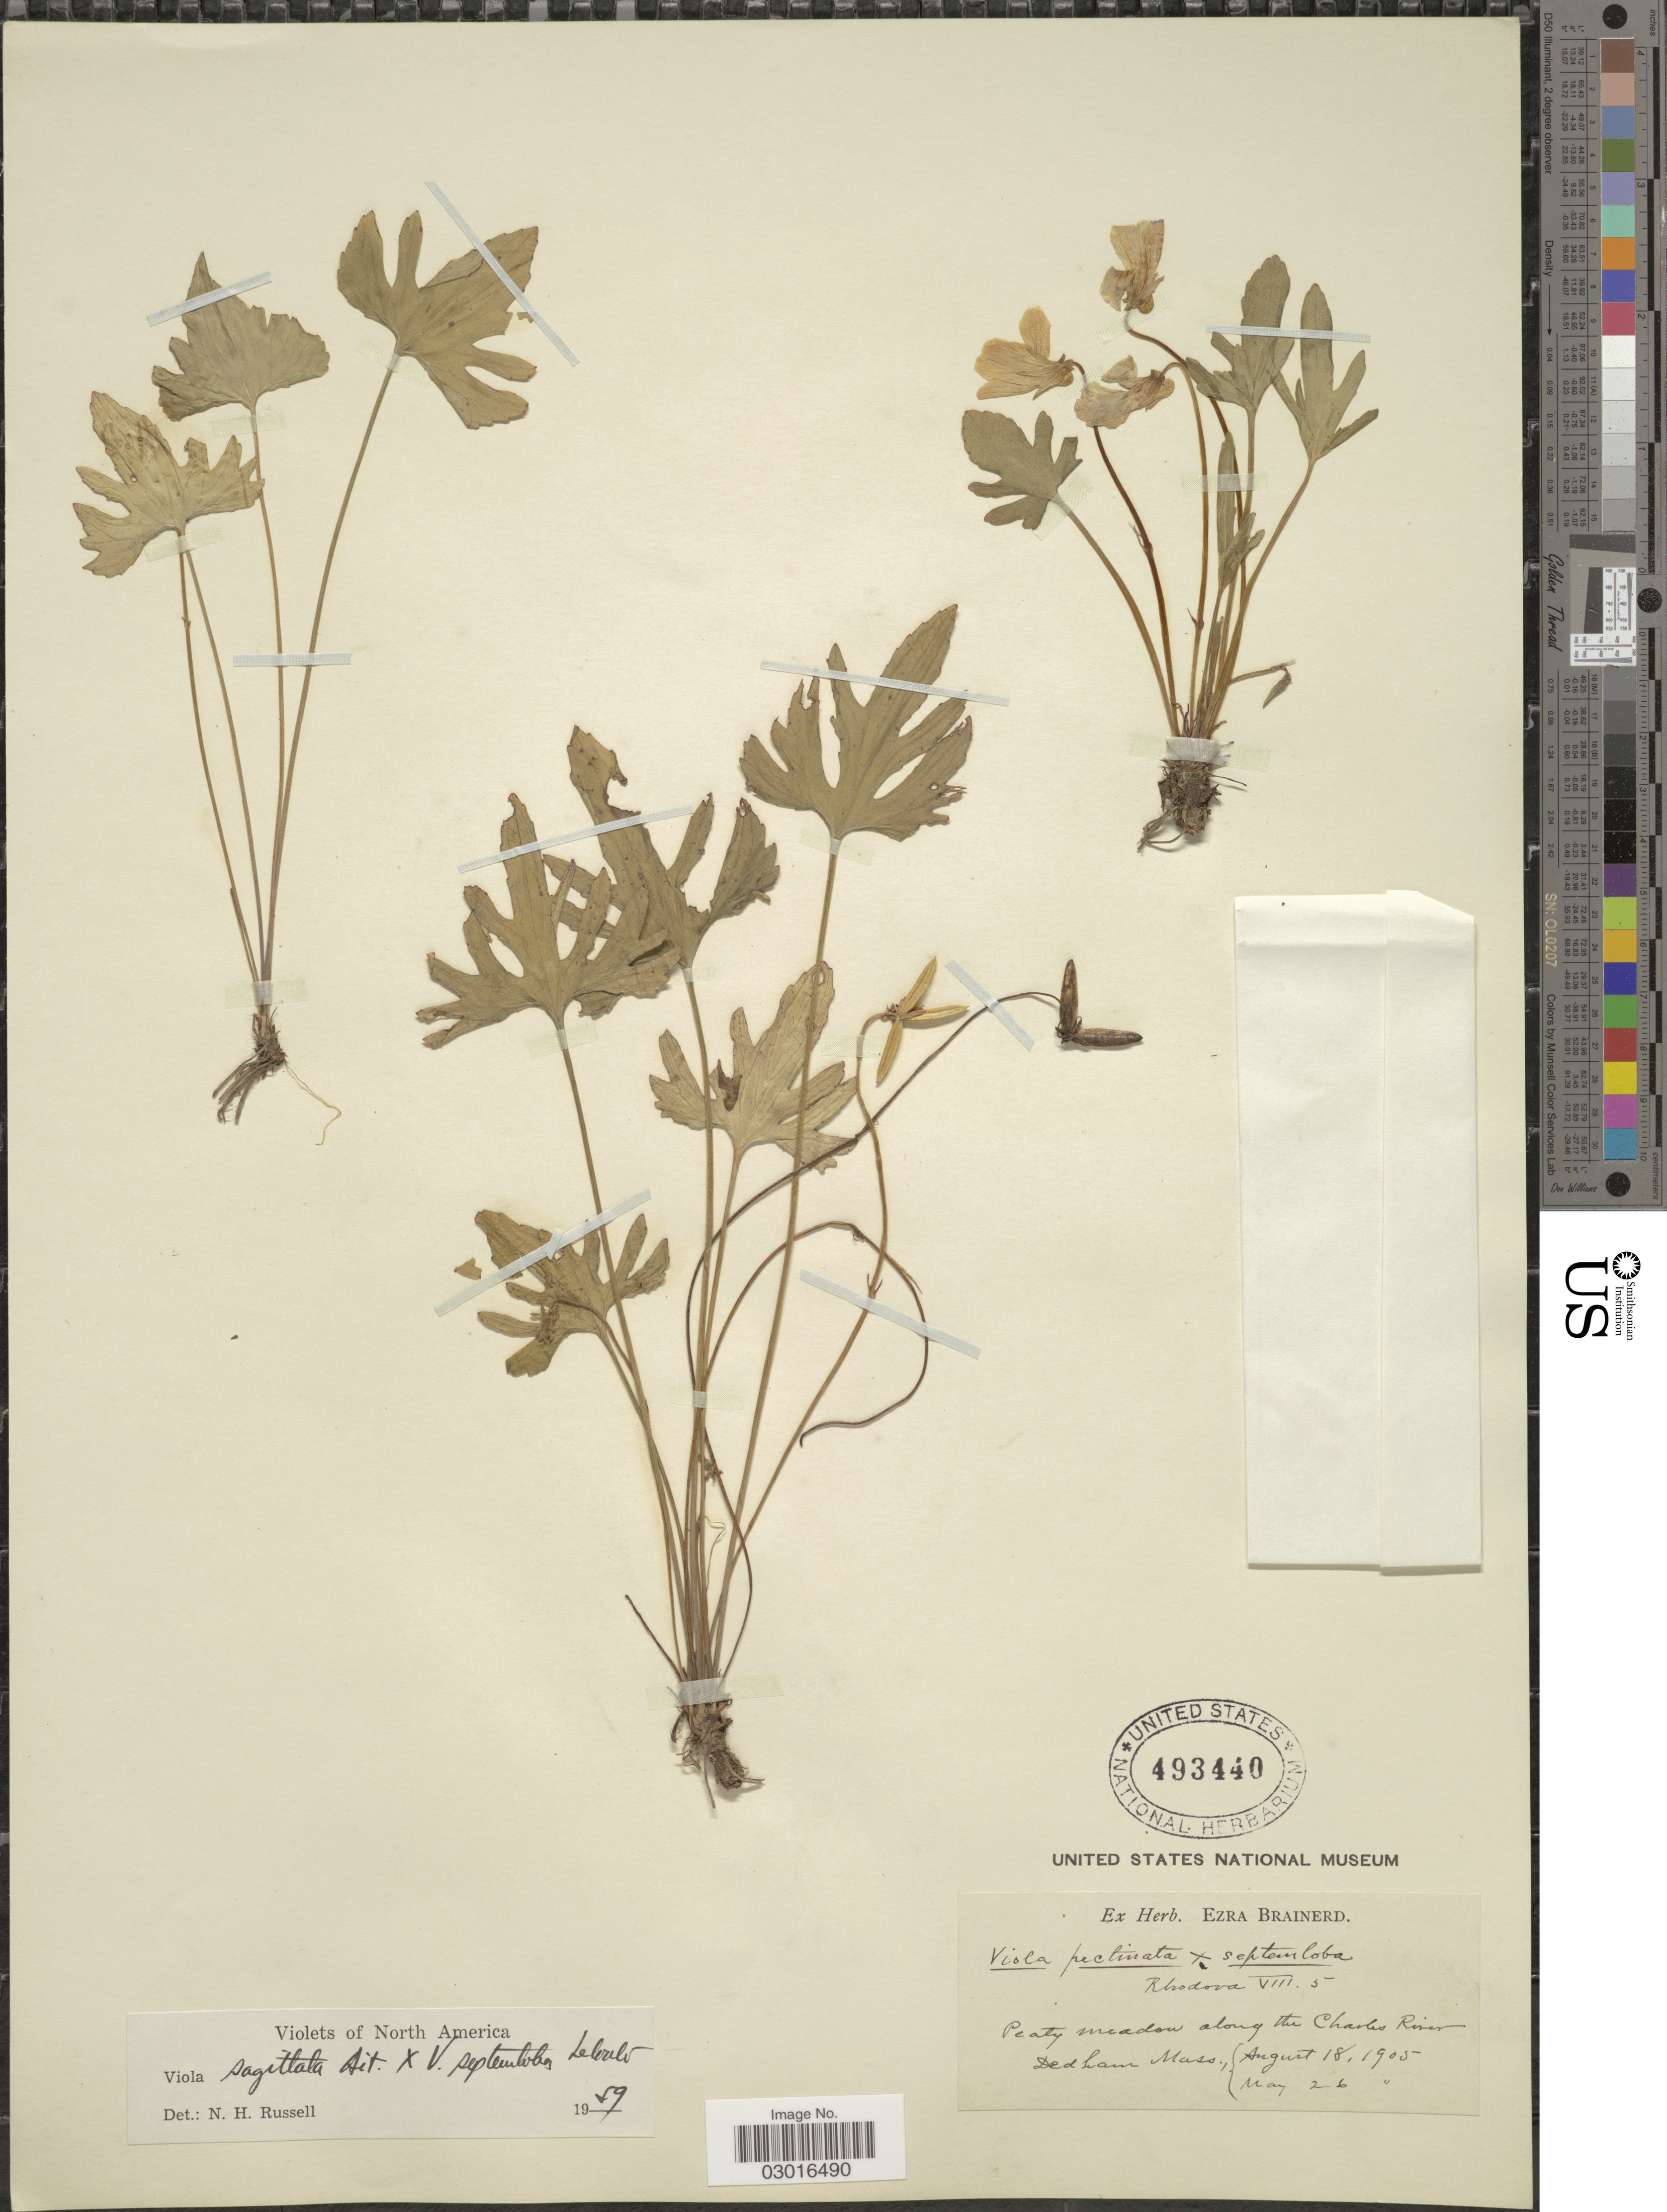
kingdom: Plantae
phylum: Tracheophyta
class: Magnoliopsida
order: Malpighiales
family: Violaceae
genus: Viola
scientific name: Viola sagittata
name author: Aiton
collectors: ex herb. Ezra Brainerd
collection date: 1905-05-26/1905-08-18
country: United States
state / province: Massachusetts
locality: Peaty meadow along the Charles River. Dedham Mass.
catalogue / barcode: US 493440